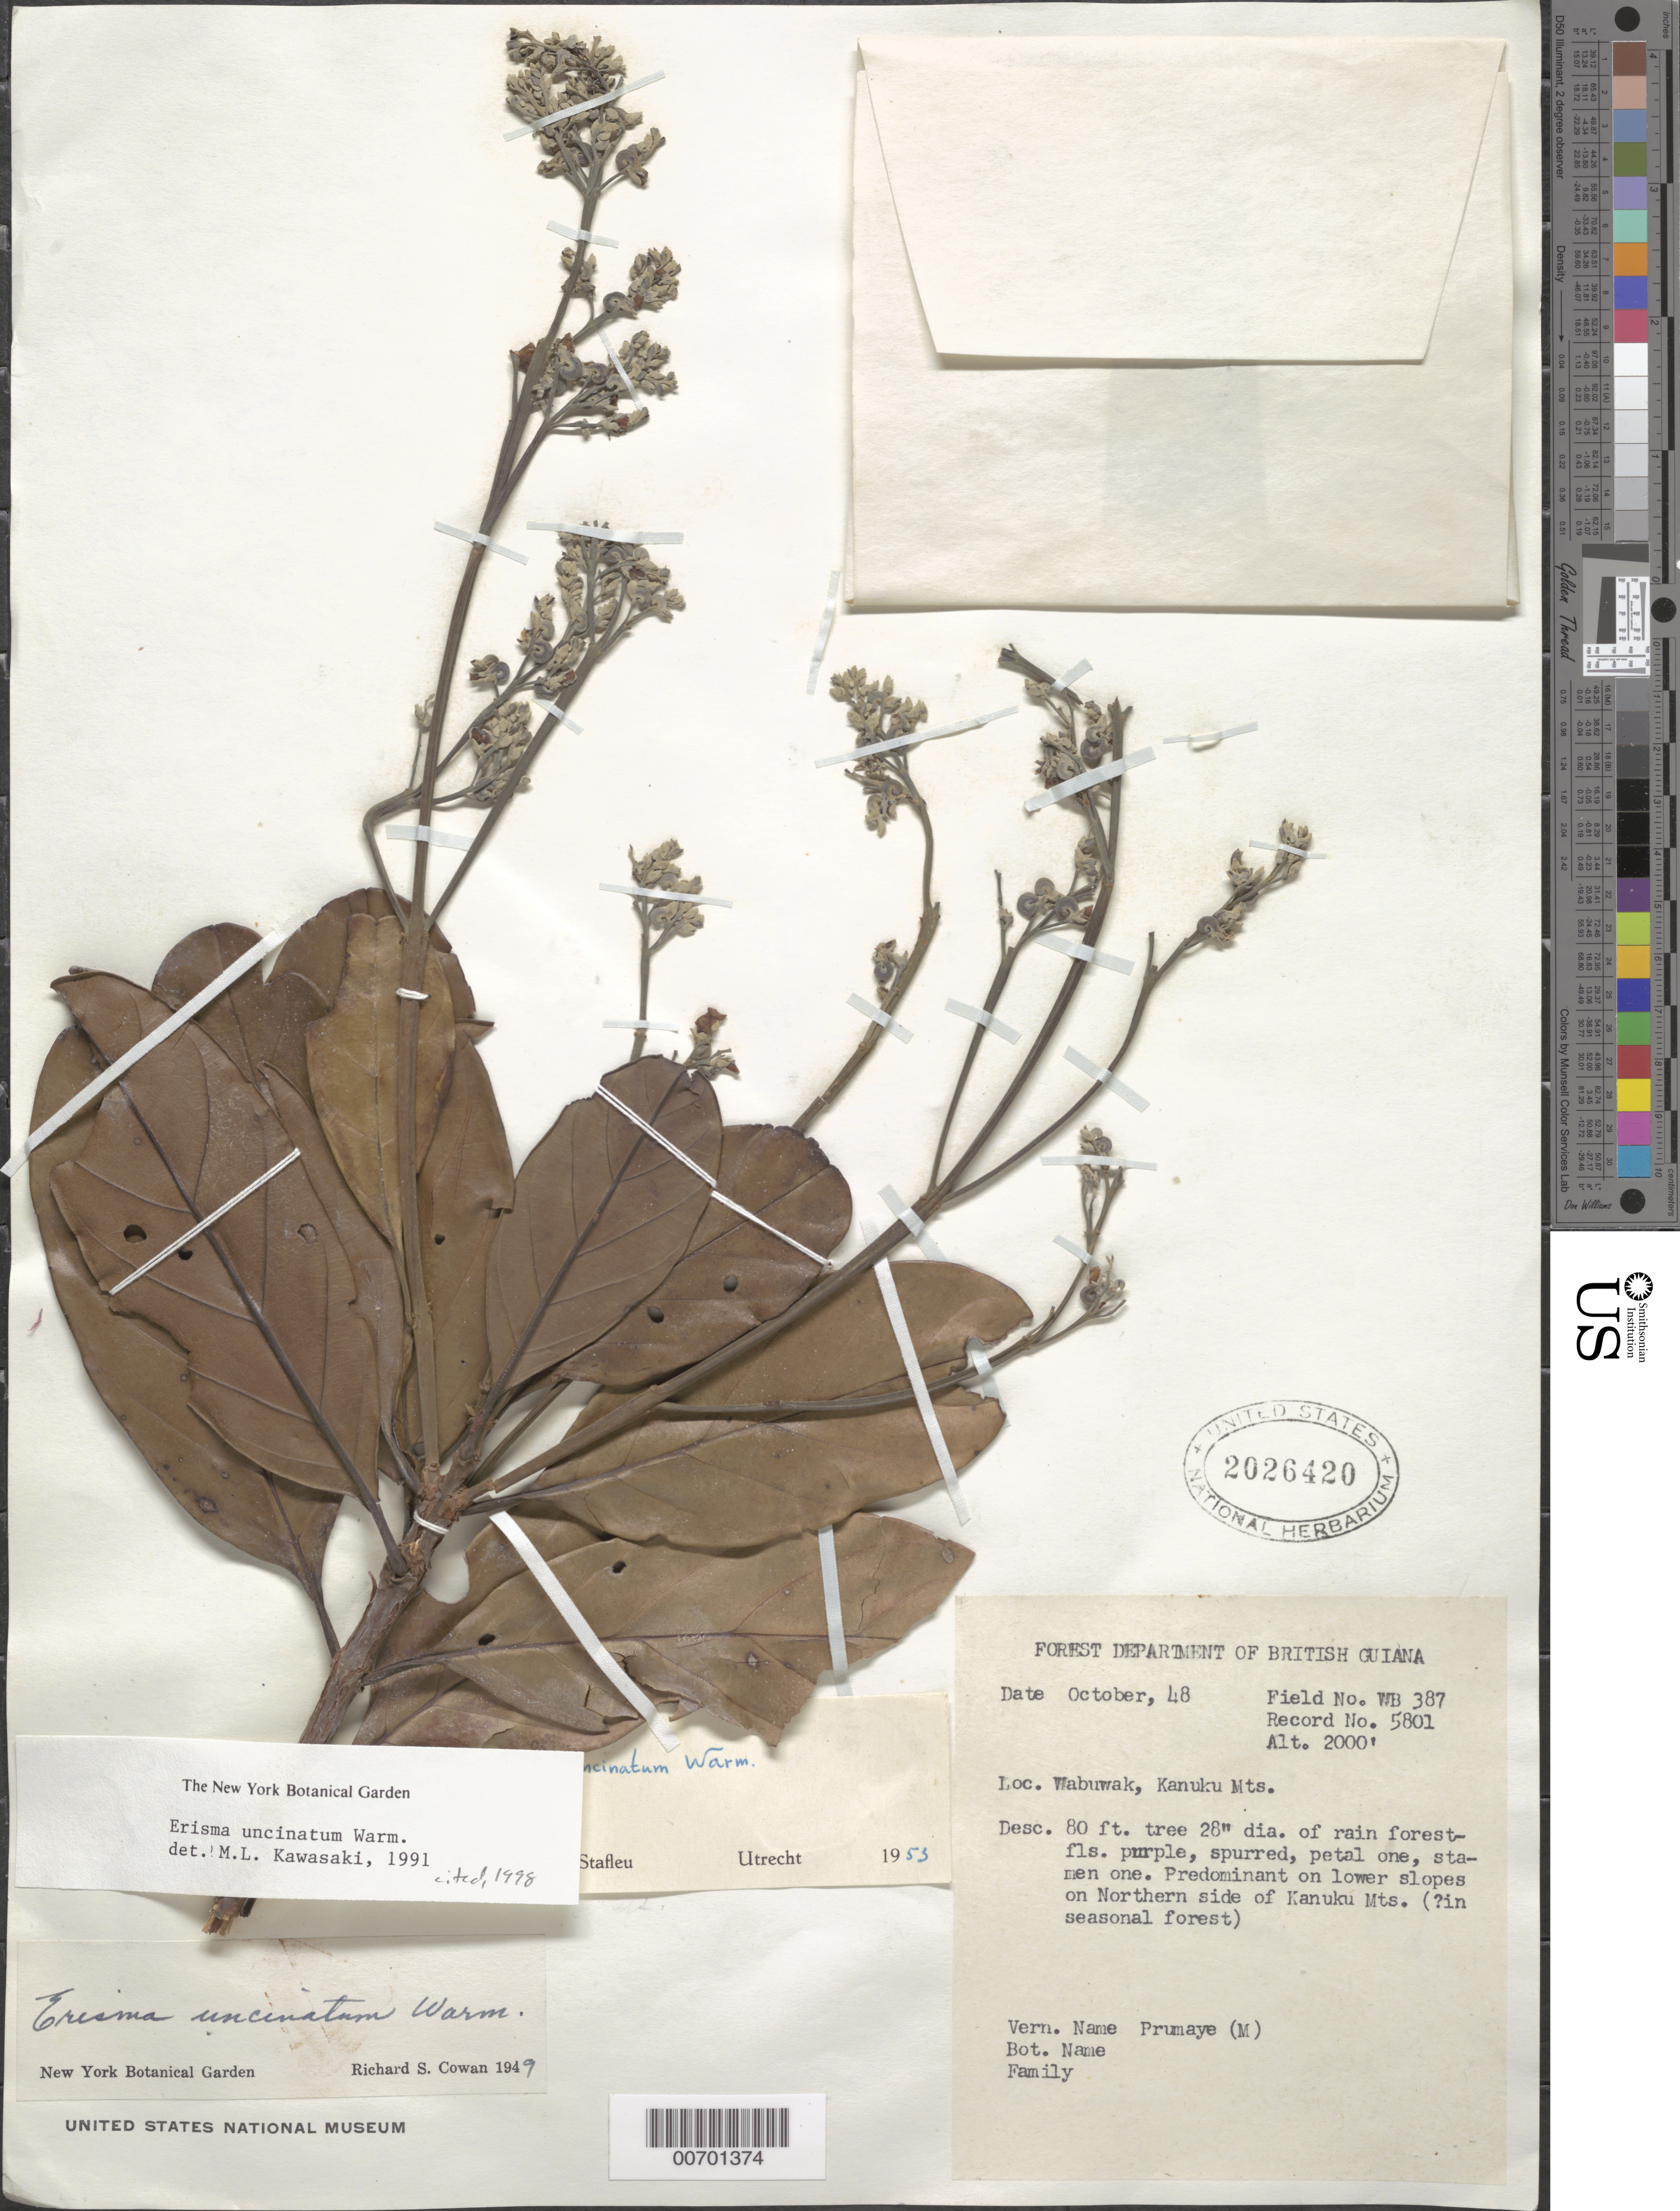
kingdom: Plantae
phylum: Tracheophyta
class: Magnoliopsida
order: Myrtales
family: Vochysiaceae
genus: Erisma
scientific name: Erisma uncinatum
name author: Warm.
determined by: Kawasaki, María L.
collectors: Forest Dept. B. G. & British Guiana Forestry Dept.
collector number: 5801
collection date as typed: Oct-48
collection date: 1948-10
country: Guyana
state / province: U. Takutu-U. Essequibo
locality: Wabuwak Mt., Kanuku Mts.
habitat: Lower slopes of northern side of mts, rainforest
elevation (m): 610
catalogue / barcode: US 2026420